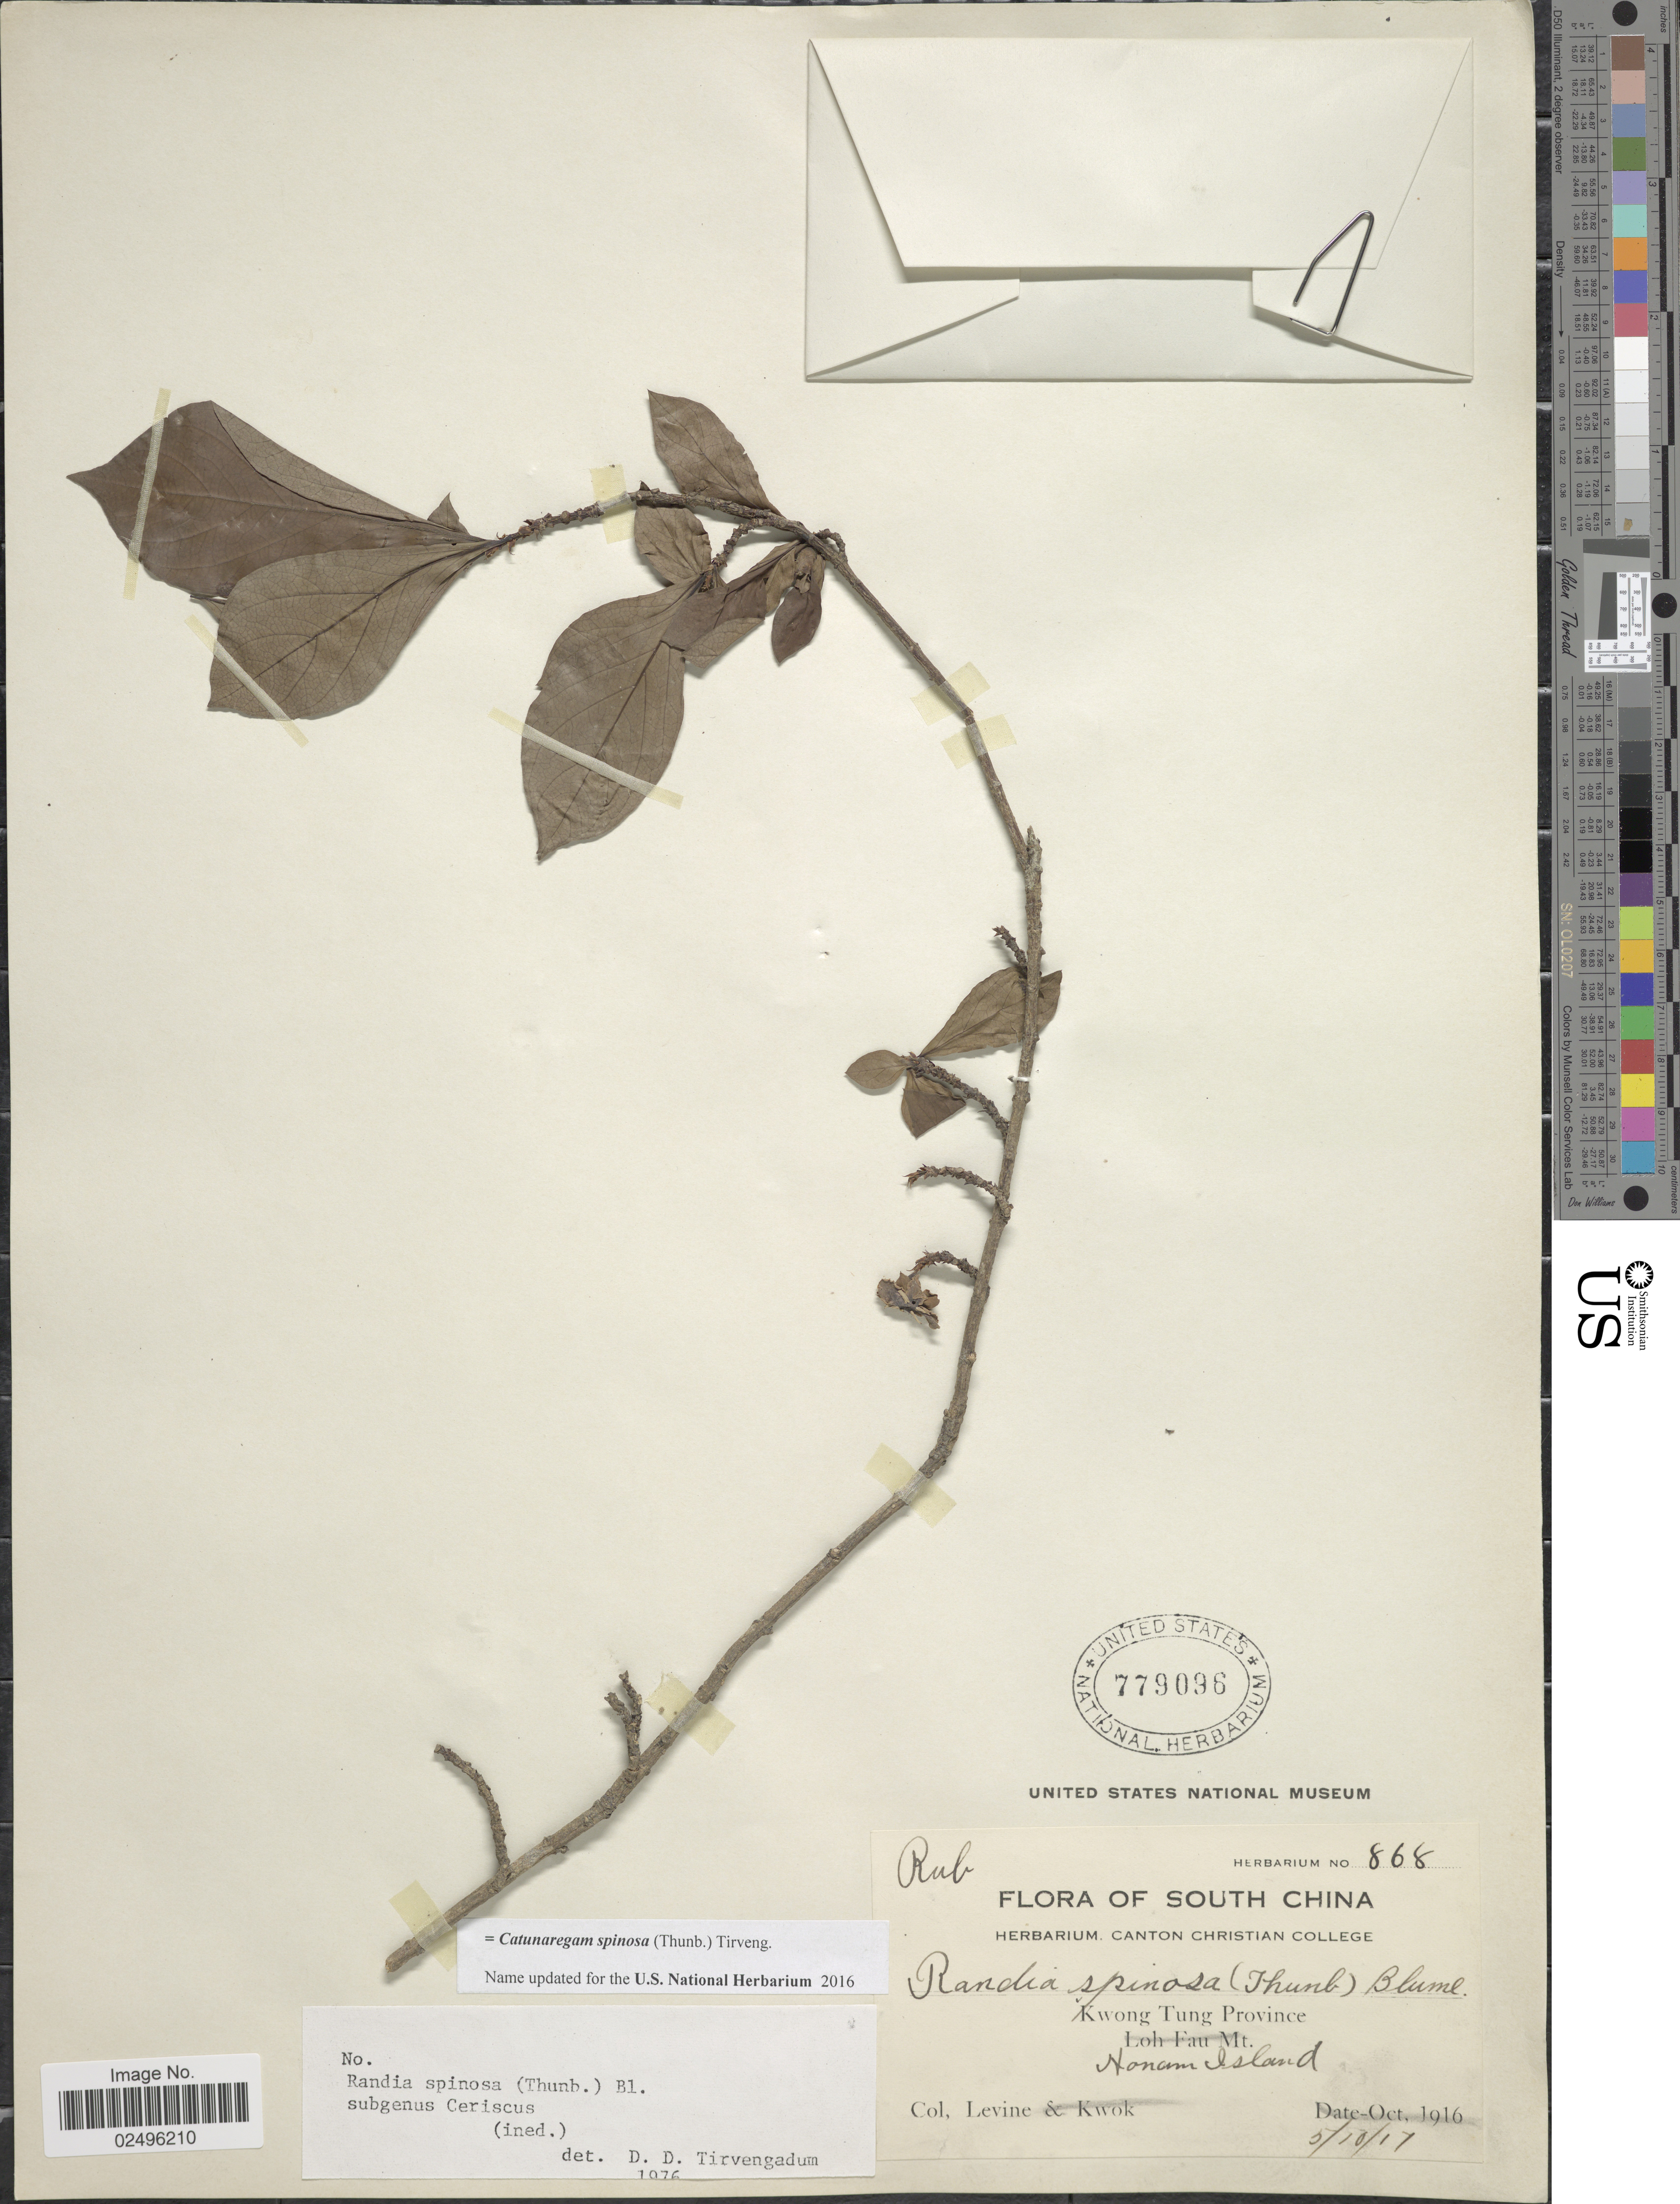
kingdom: Plantae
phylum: Tracheophyta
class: Magnoliopsida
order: Gentianales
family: Rubiaceae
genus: Catunaregam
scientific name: Catunaregam spinosa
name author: (Thunb.) Tirveng.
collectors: -. Levine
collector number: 868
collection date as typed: Transcribed d/m/y: 5/10/17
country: China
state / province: Guangdong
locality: South China. Kwong Tung Province. Honam Island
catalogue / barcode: US 779096